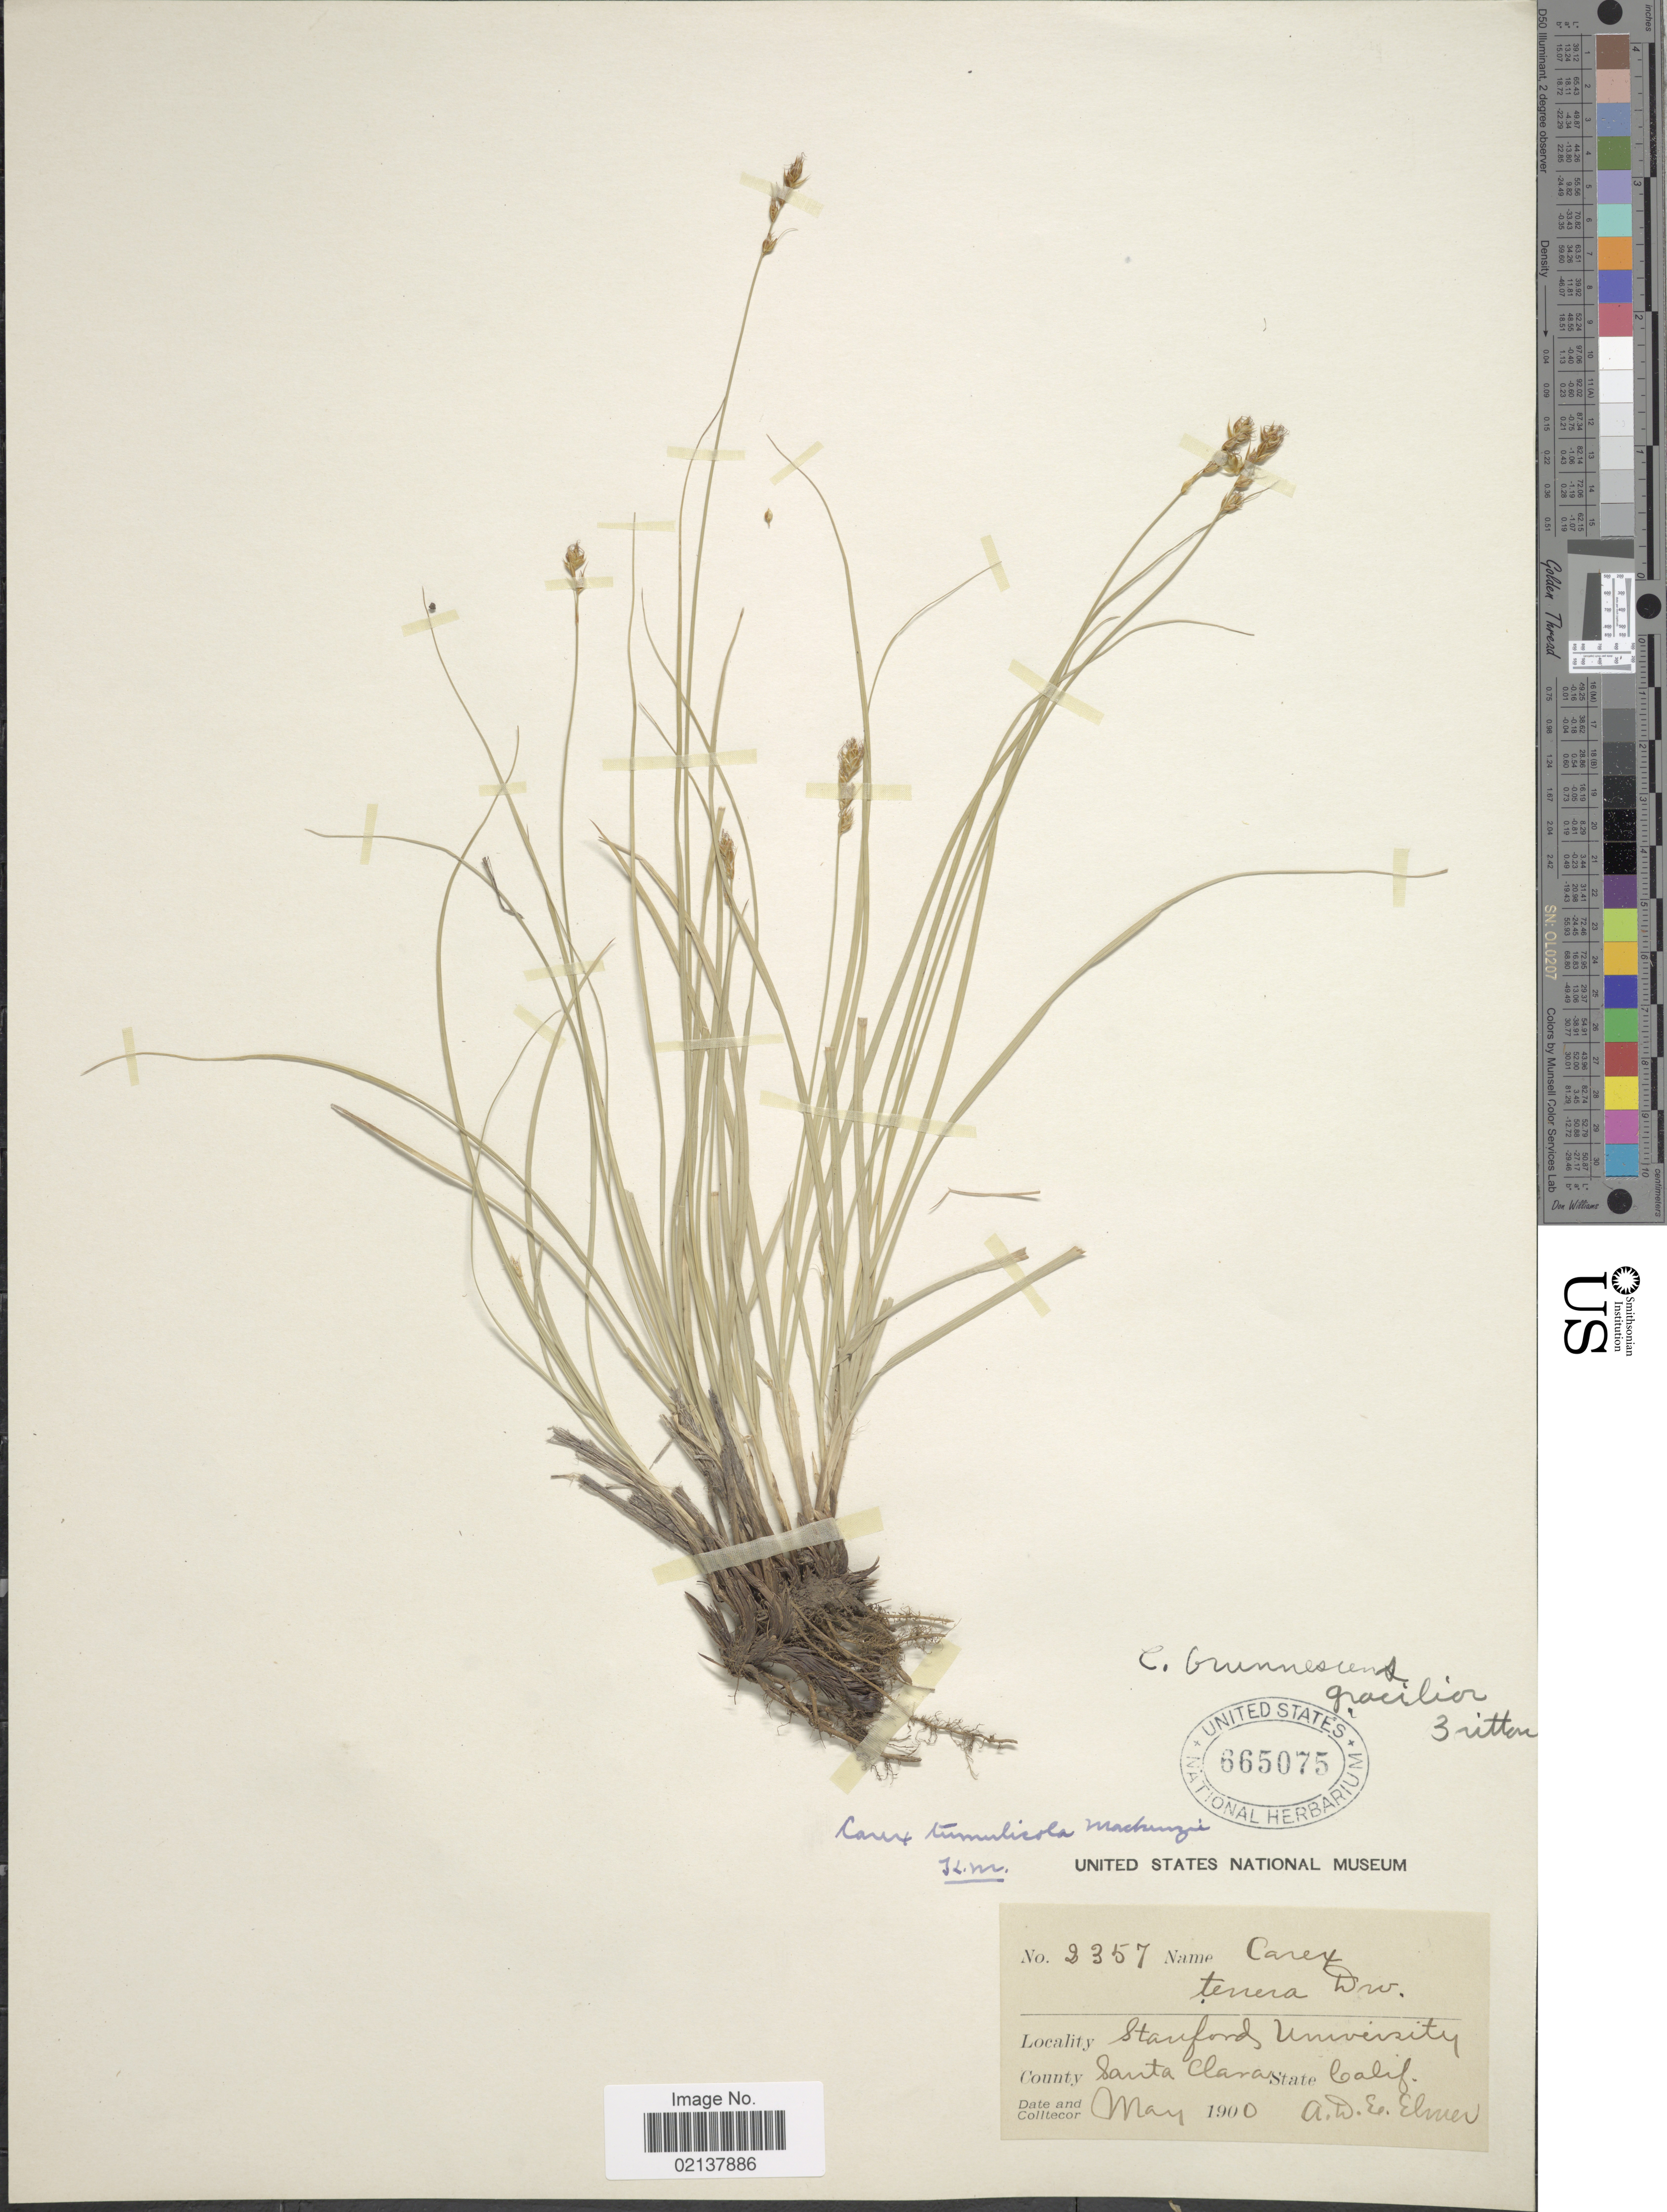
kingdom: Plantae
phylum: Tracheophyta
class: Liliopsida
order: Poales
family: Cyperaceae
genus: Carex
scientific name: Carex tumulicola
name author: Mack.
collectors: A. D. E. Elmer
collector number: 2357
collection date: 1900-05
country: United States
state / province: California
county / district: Santa Clara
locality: Stanford University, County Santa Clara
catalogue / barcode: US 665075